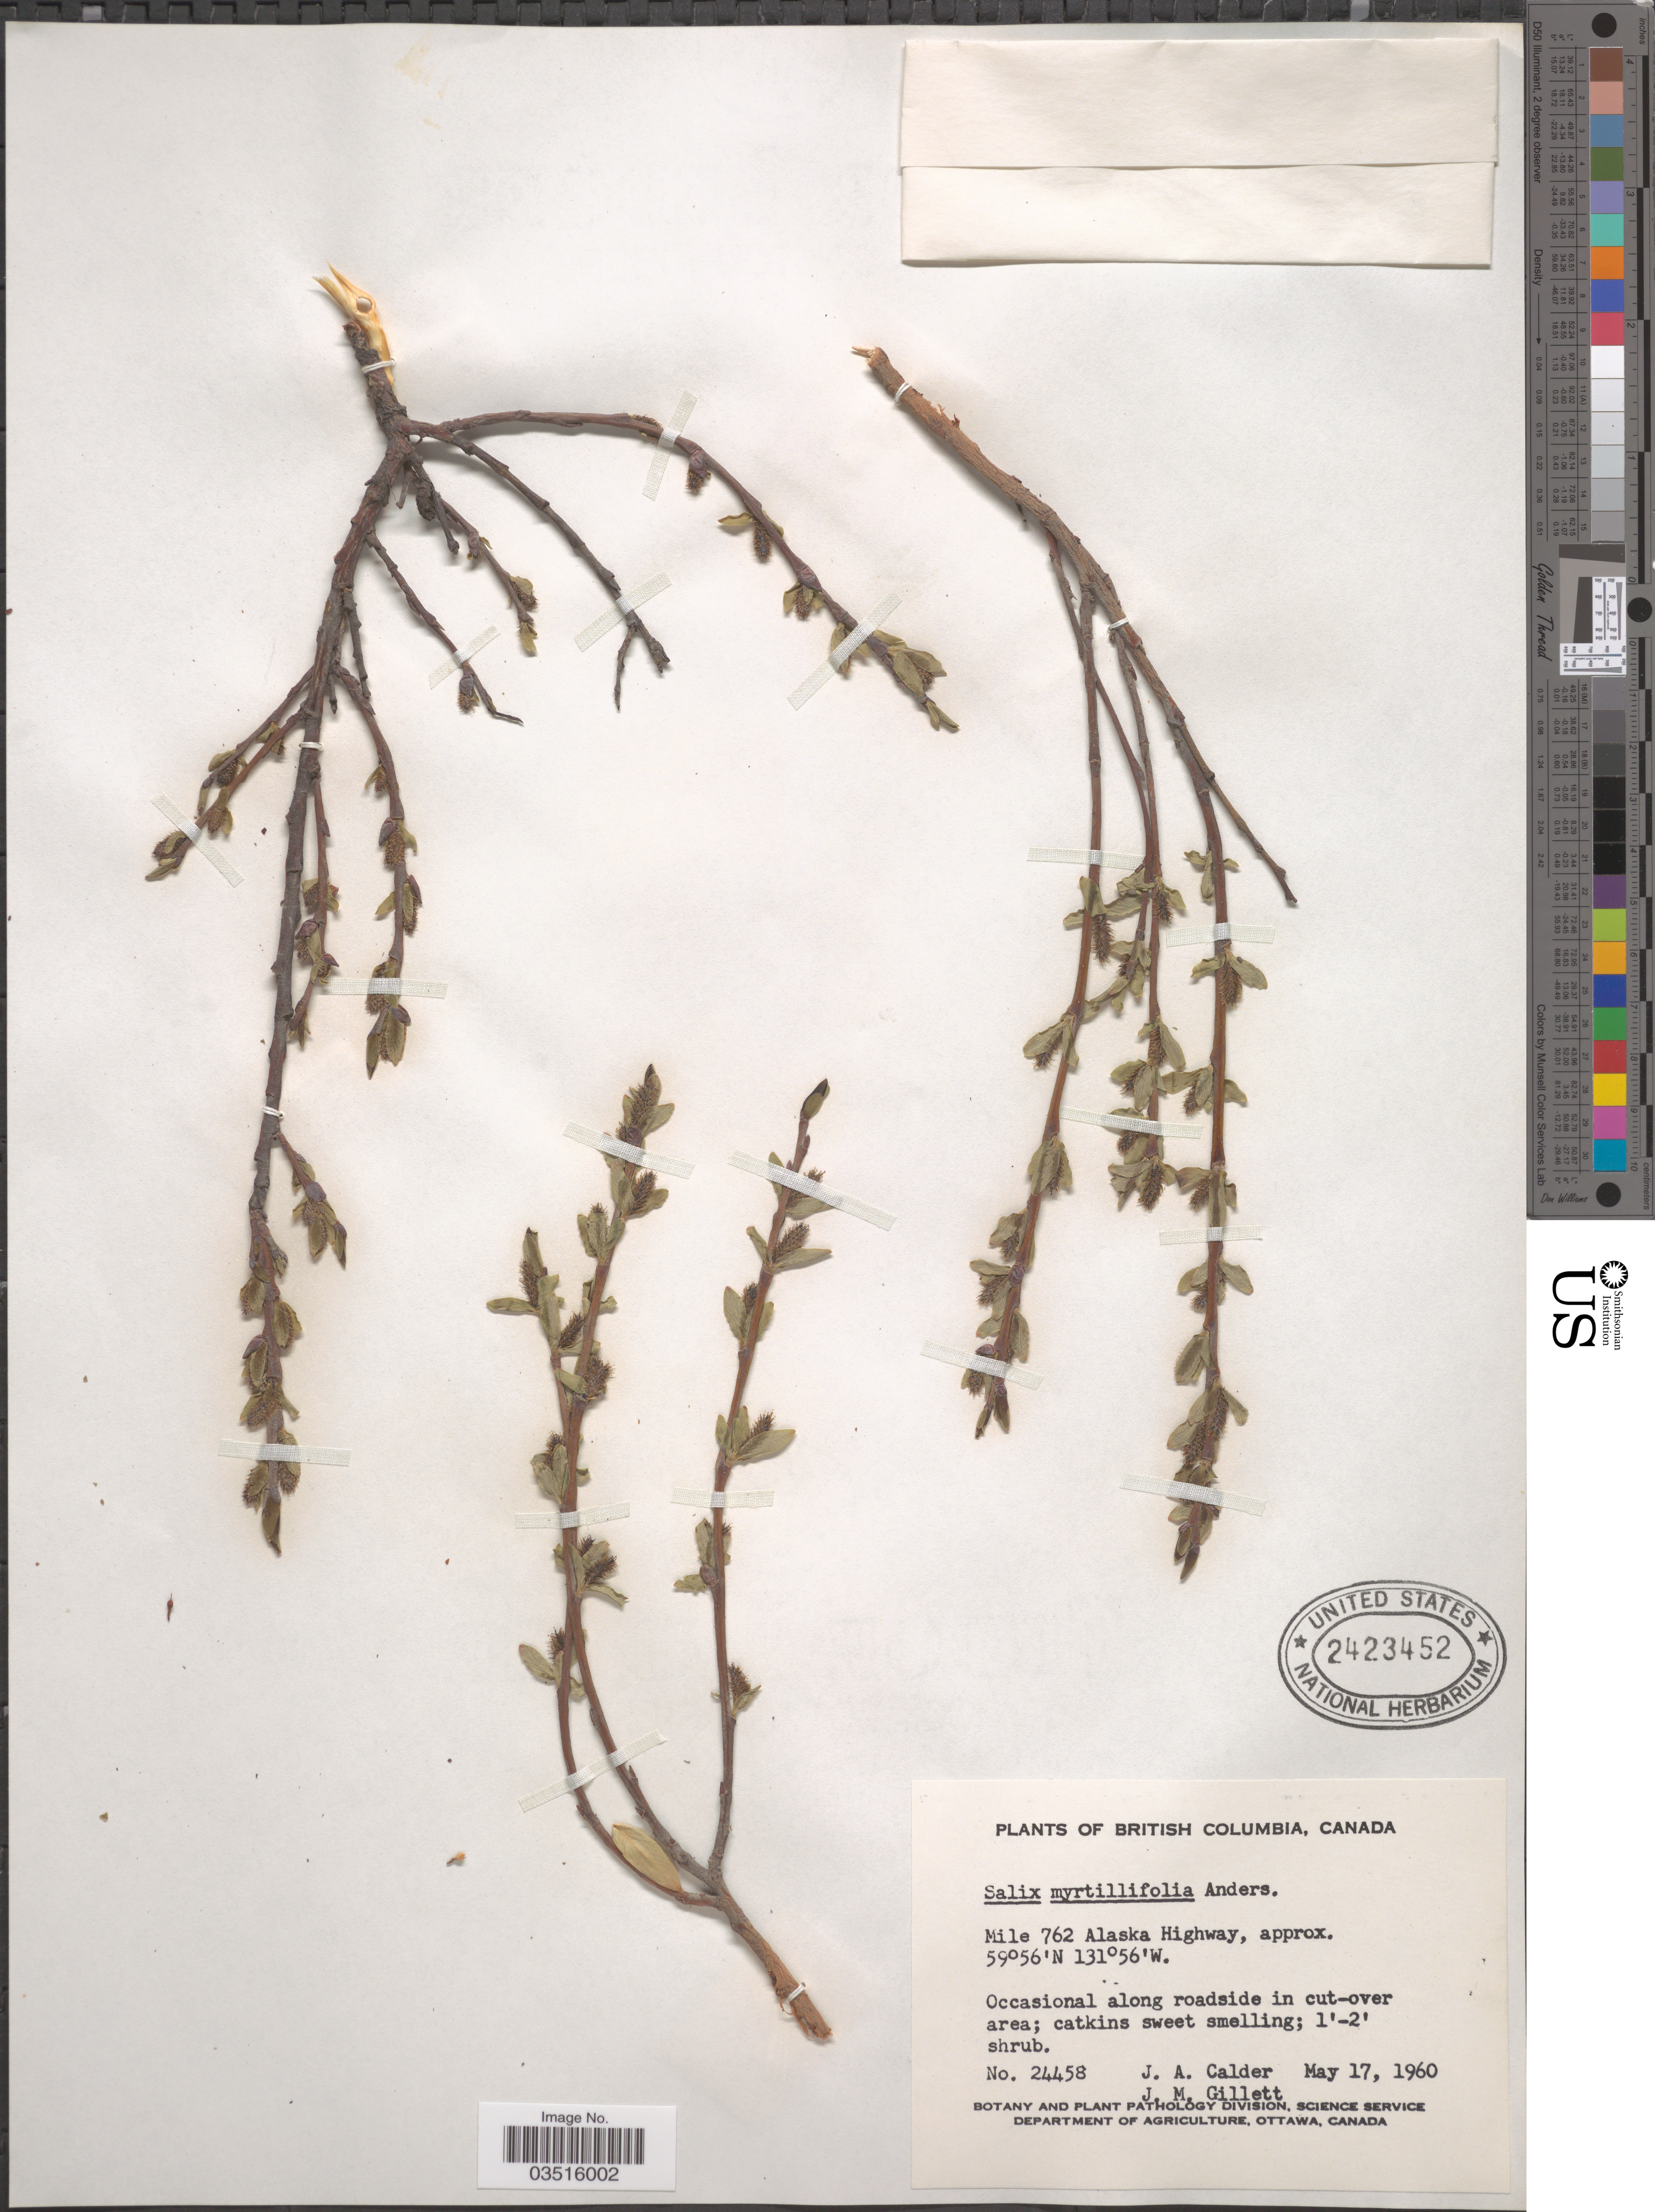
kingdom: Plantae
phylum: Tracheophyta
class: Magnoliopsida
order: Malpighiales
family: Salicaceae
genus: Salix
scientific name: Salix myrtillifolia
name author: Andersson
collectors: J. A. Calder & J. M. Gillett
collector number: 24458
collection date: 1960-05-17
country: Canada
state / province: British Columbia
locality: Mile 762 Alaska Highway.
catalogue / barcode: US 2423452